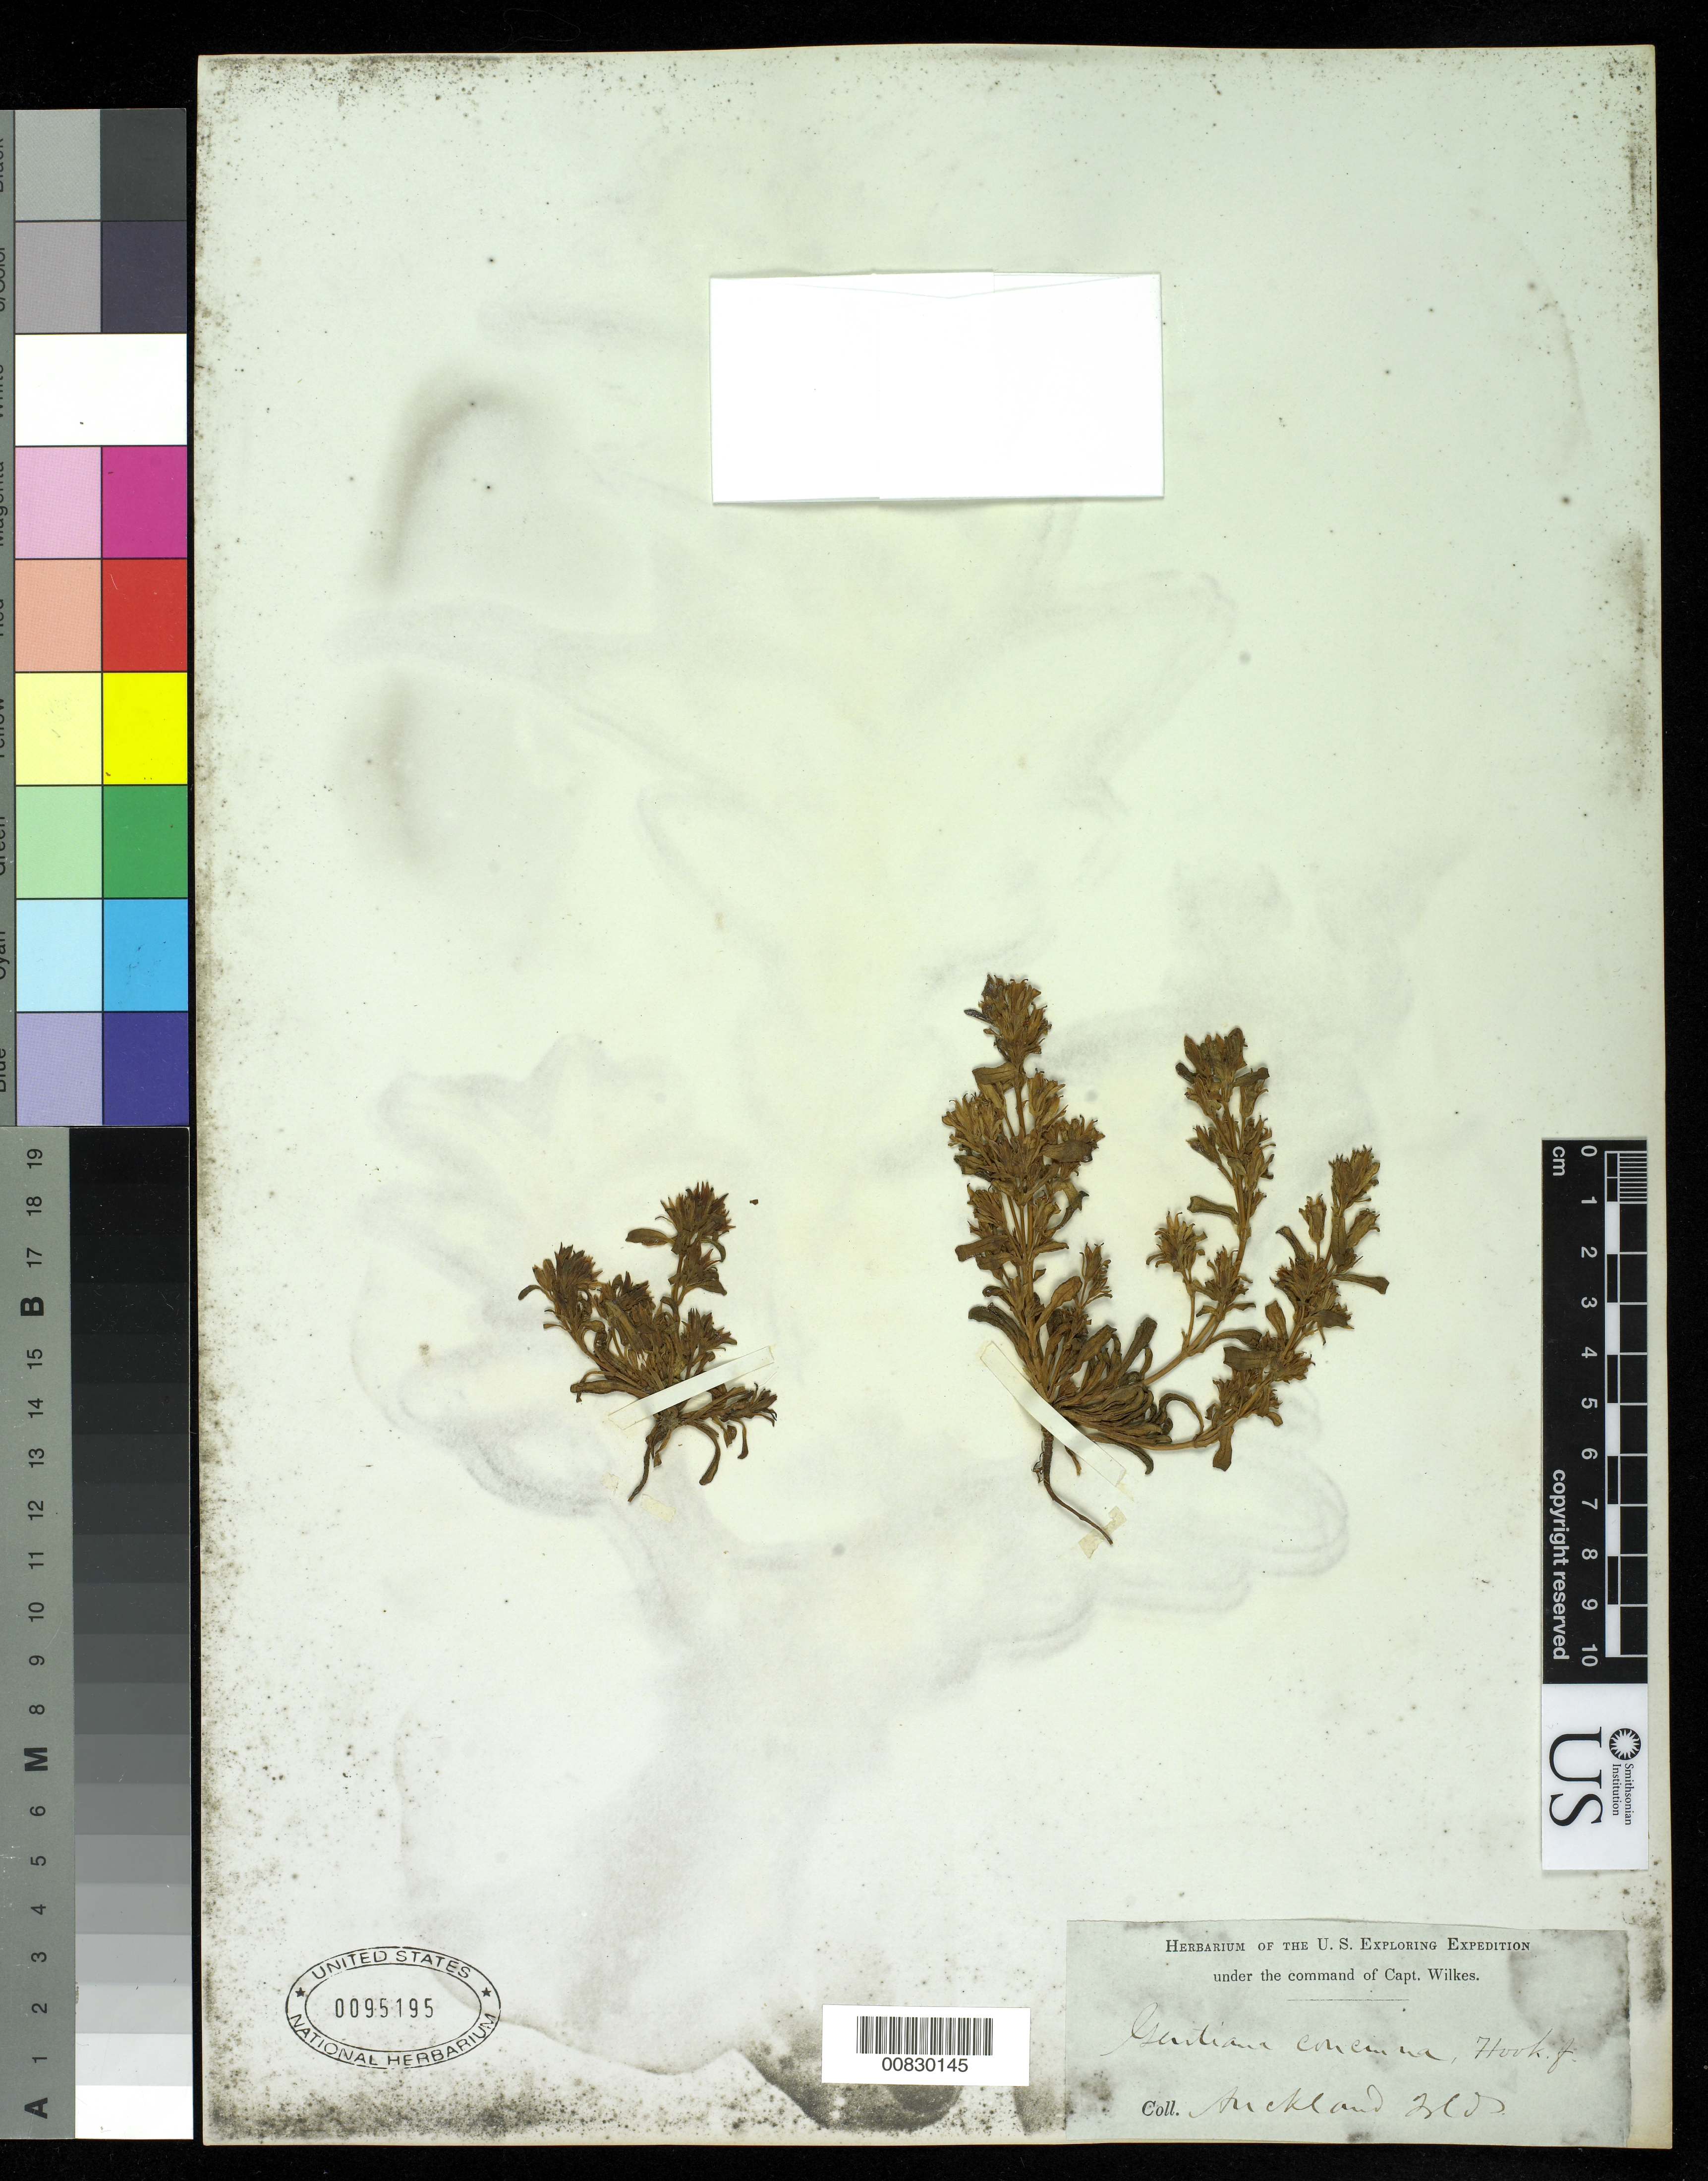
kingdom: Plantae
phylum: Tracheophyta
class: Magnoliopsida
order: Gentianales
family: Gentianaceae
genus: Gentiana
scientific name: Gentiana concinna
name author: Hook. f.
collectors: Wilkes Explor. Exped.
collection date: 1838/1842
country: New Zealand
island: Auckland Islands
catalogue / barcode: US 95195